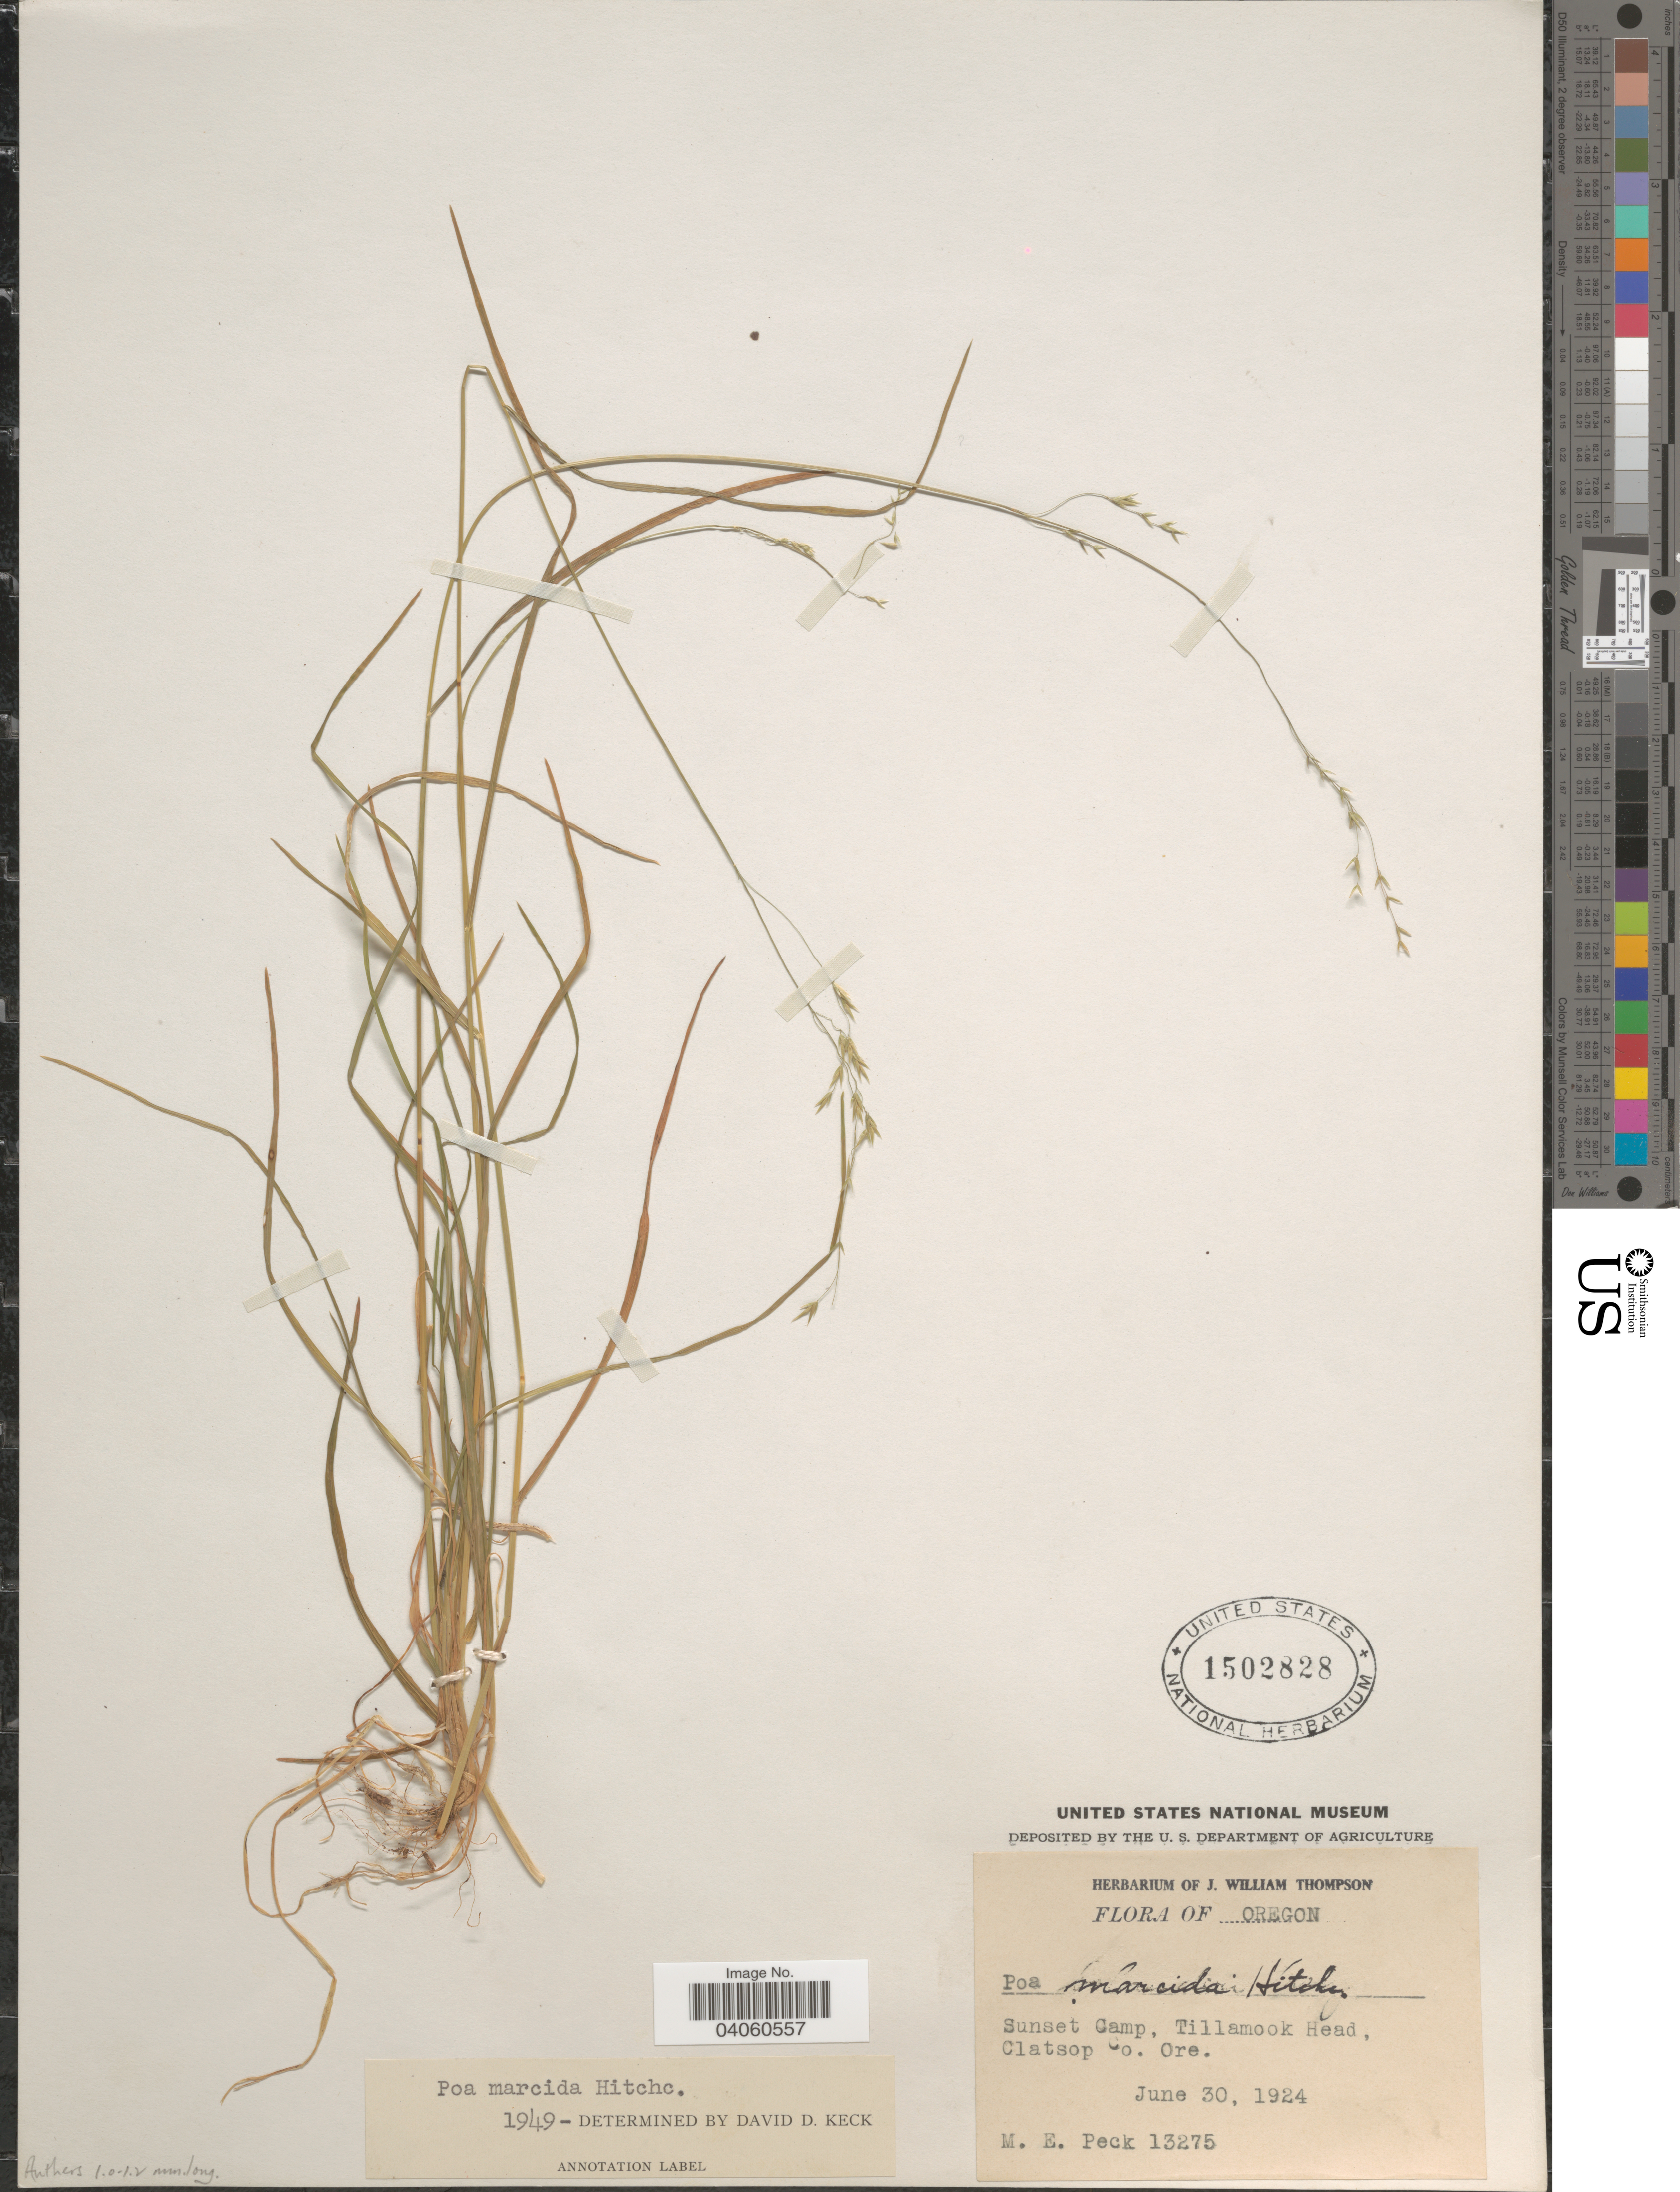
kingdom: Plantae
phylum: Tracheophyta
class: Liliopsida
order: Poales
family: Poaceae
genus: Poa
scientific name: Poa marcida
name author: Hitchc.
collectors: M. E. Peck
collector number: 13275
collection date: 1924-06-30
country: United States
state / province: Oregon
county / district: Clatsop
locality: Sunset Camp, Tillamook Head. Clatsop Co.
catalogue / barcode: US 1502828